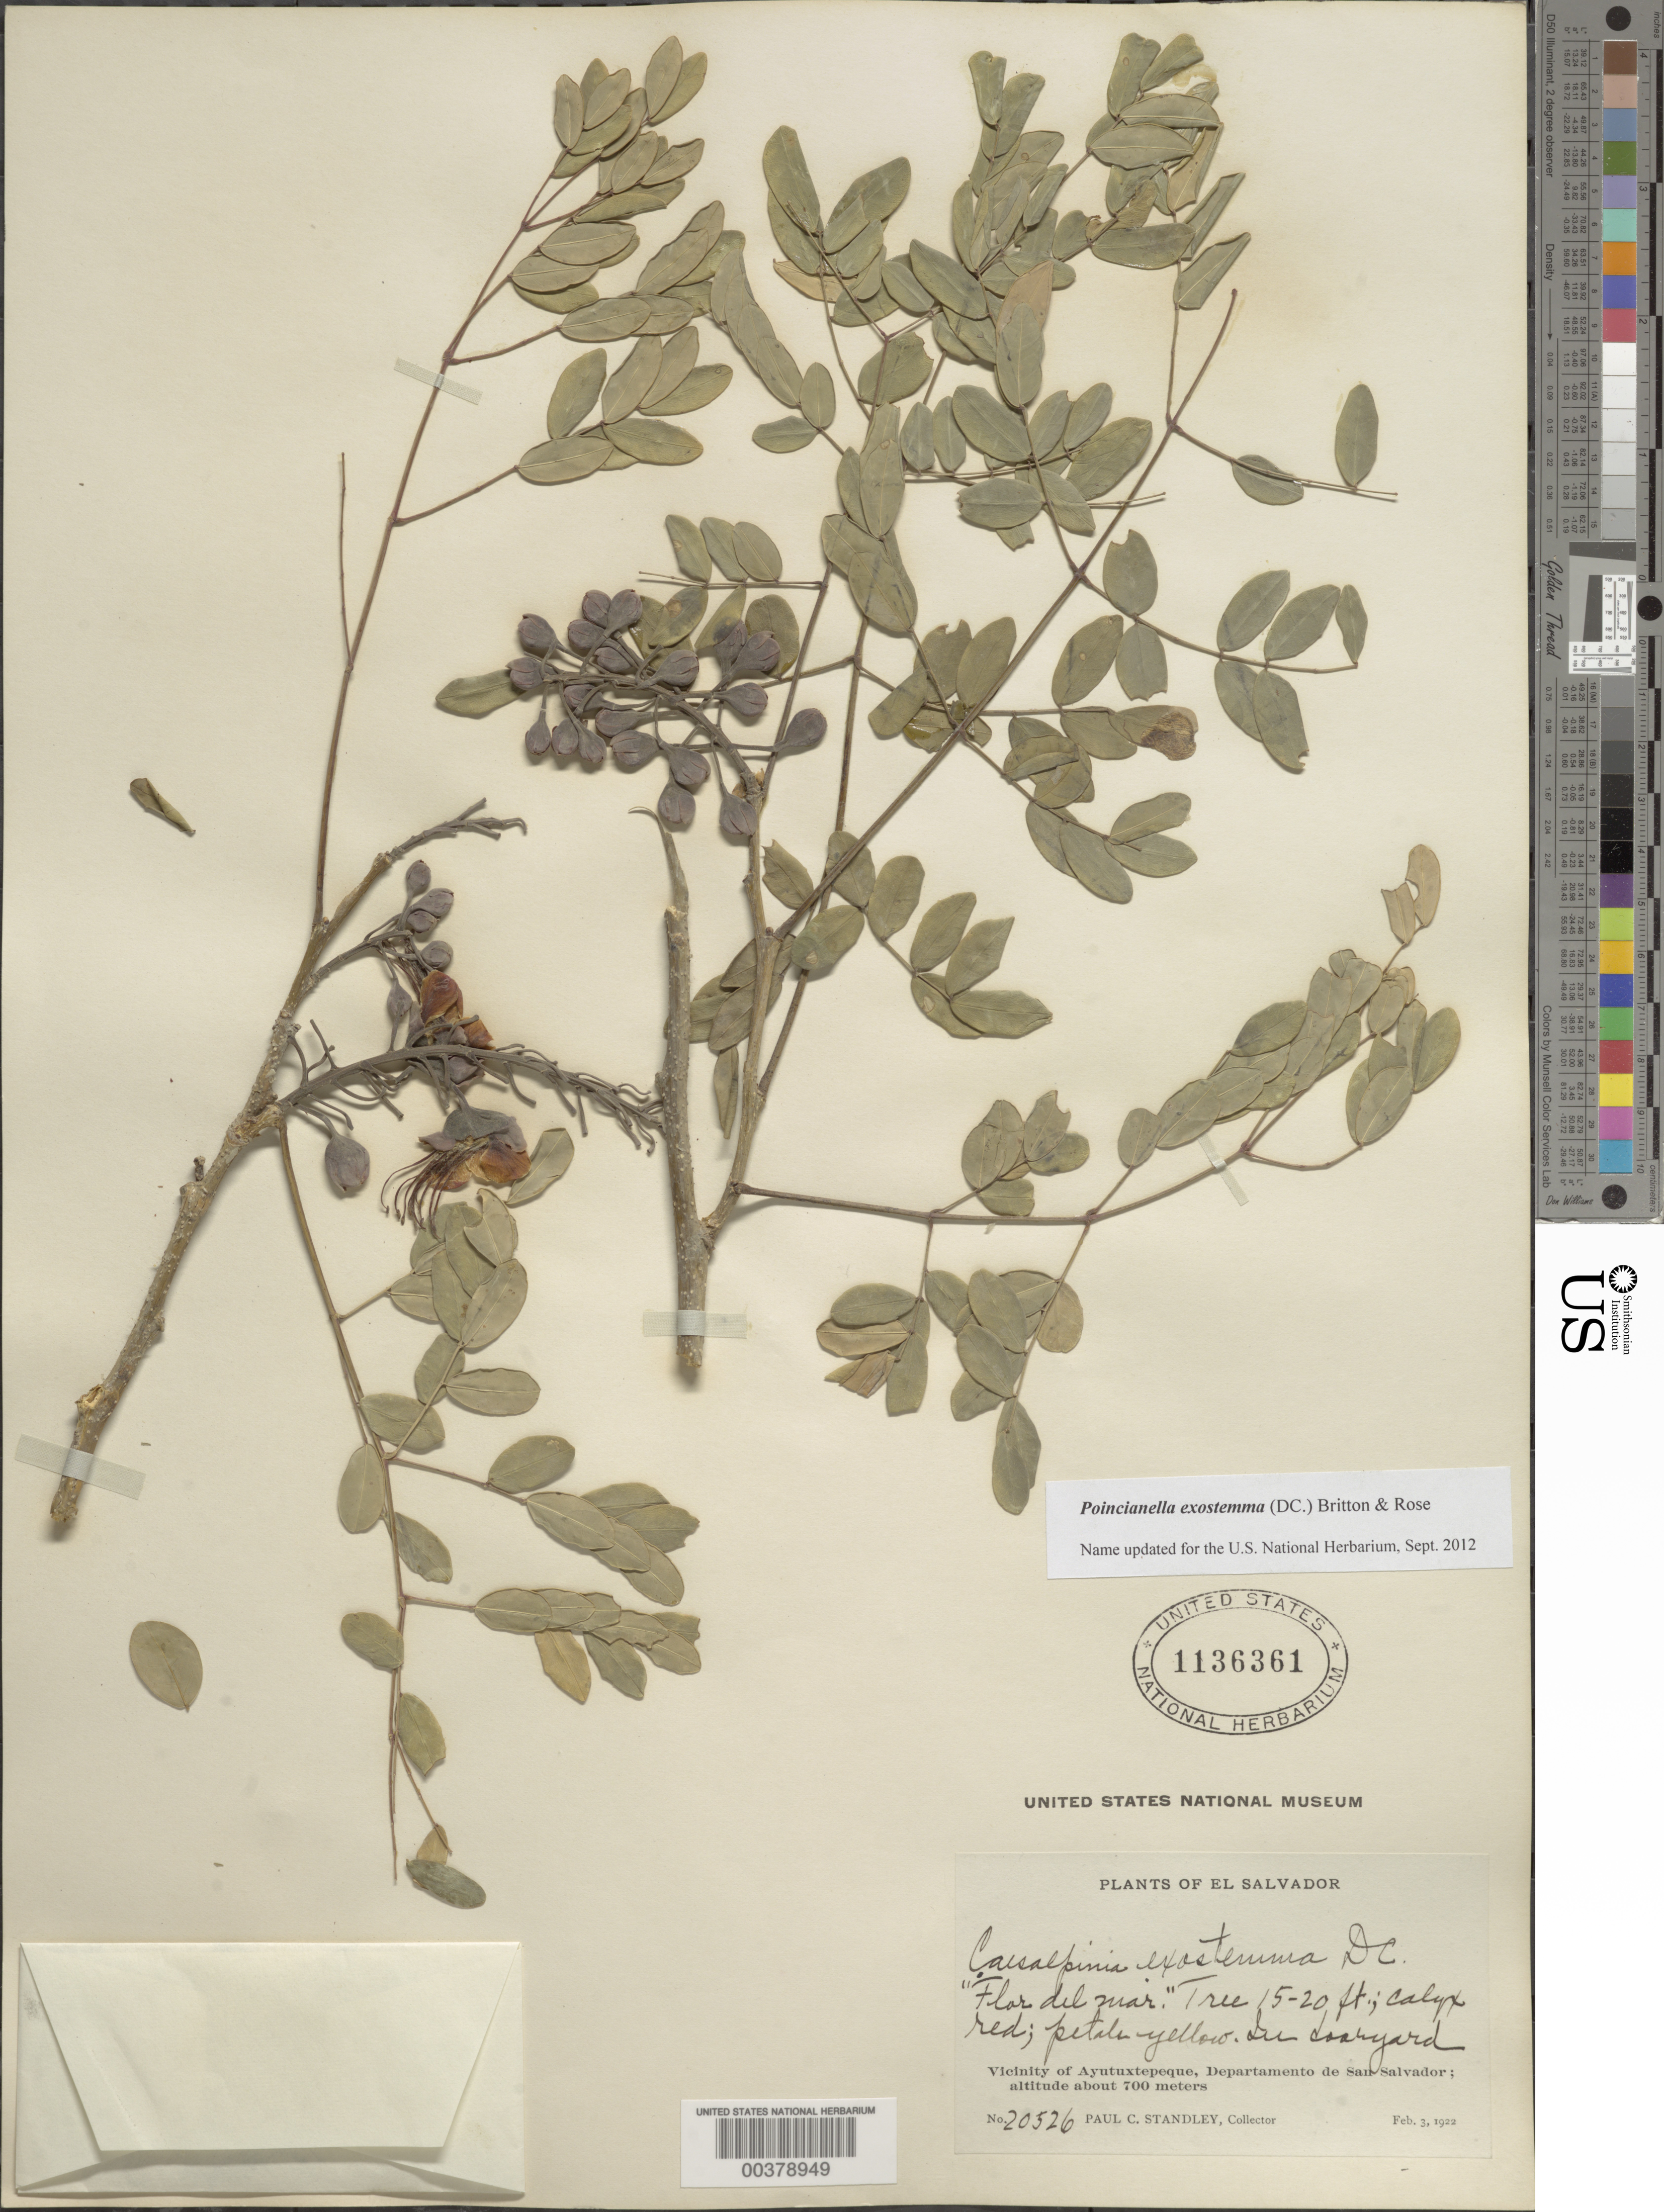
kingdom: Plantae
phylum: Tracheophyta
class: Magnoliopsida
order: Fabales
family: Fabaceae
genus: Erythrostemon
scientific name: Erythrostemon exostemma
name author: (Moc. & Sessé ex DC.) Gagnon & G.P. Lewis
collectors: P. C. Standley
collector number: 20526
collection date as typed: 03 Feb 1922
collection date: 1922-02-03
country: El Salvador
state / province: San Salvador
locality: Vicinity of ayutuxtepeque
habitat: In dooryard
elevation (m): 700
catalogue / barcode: US 1136361